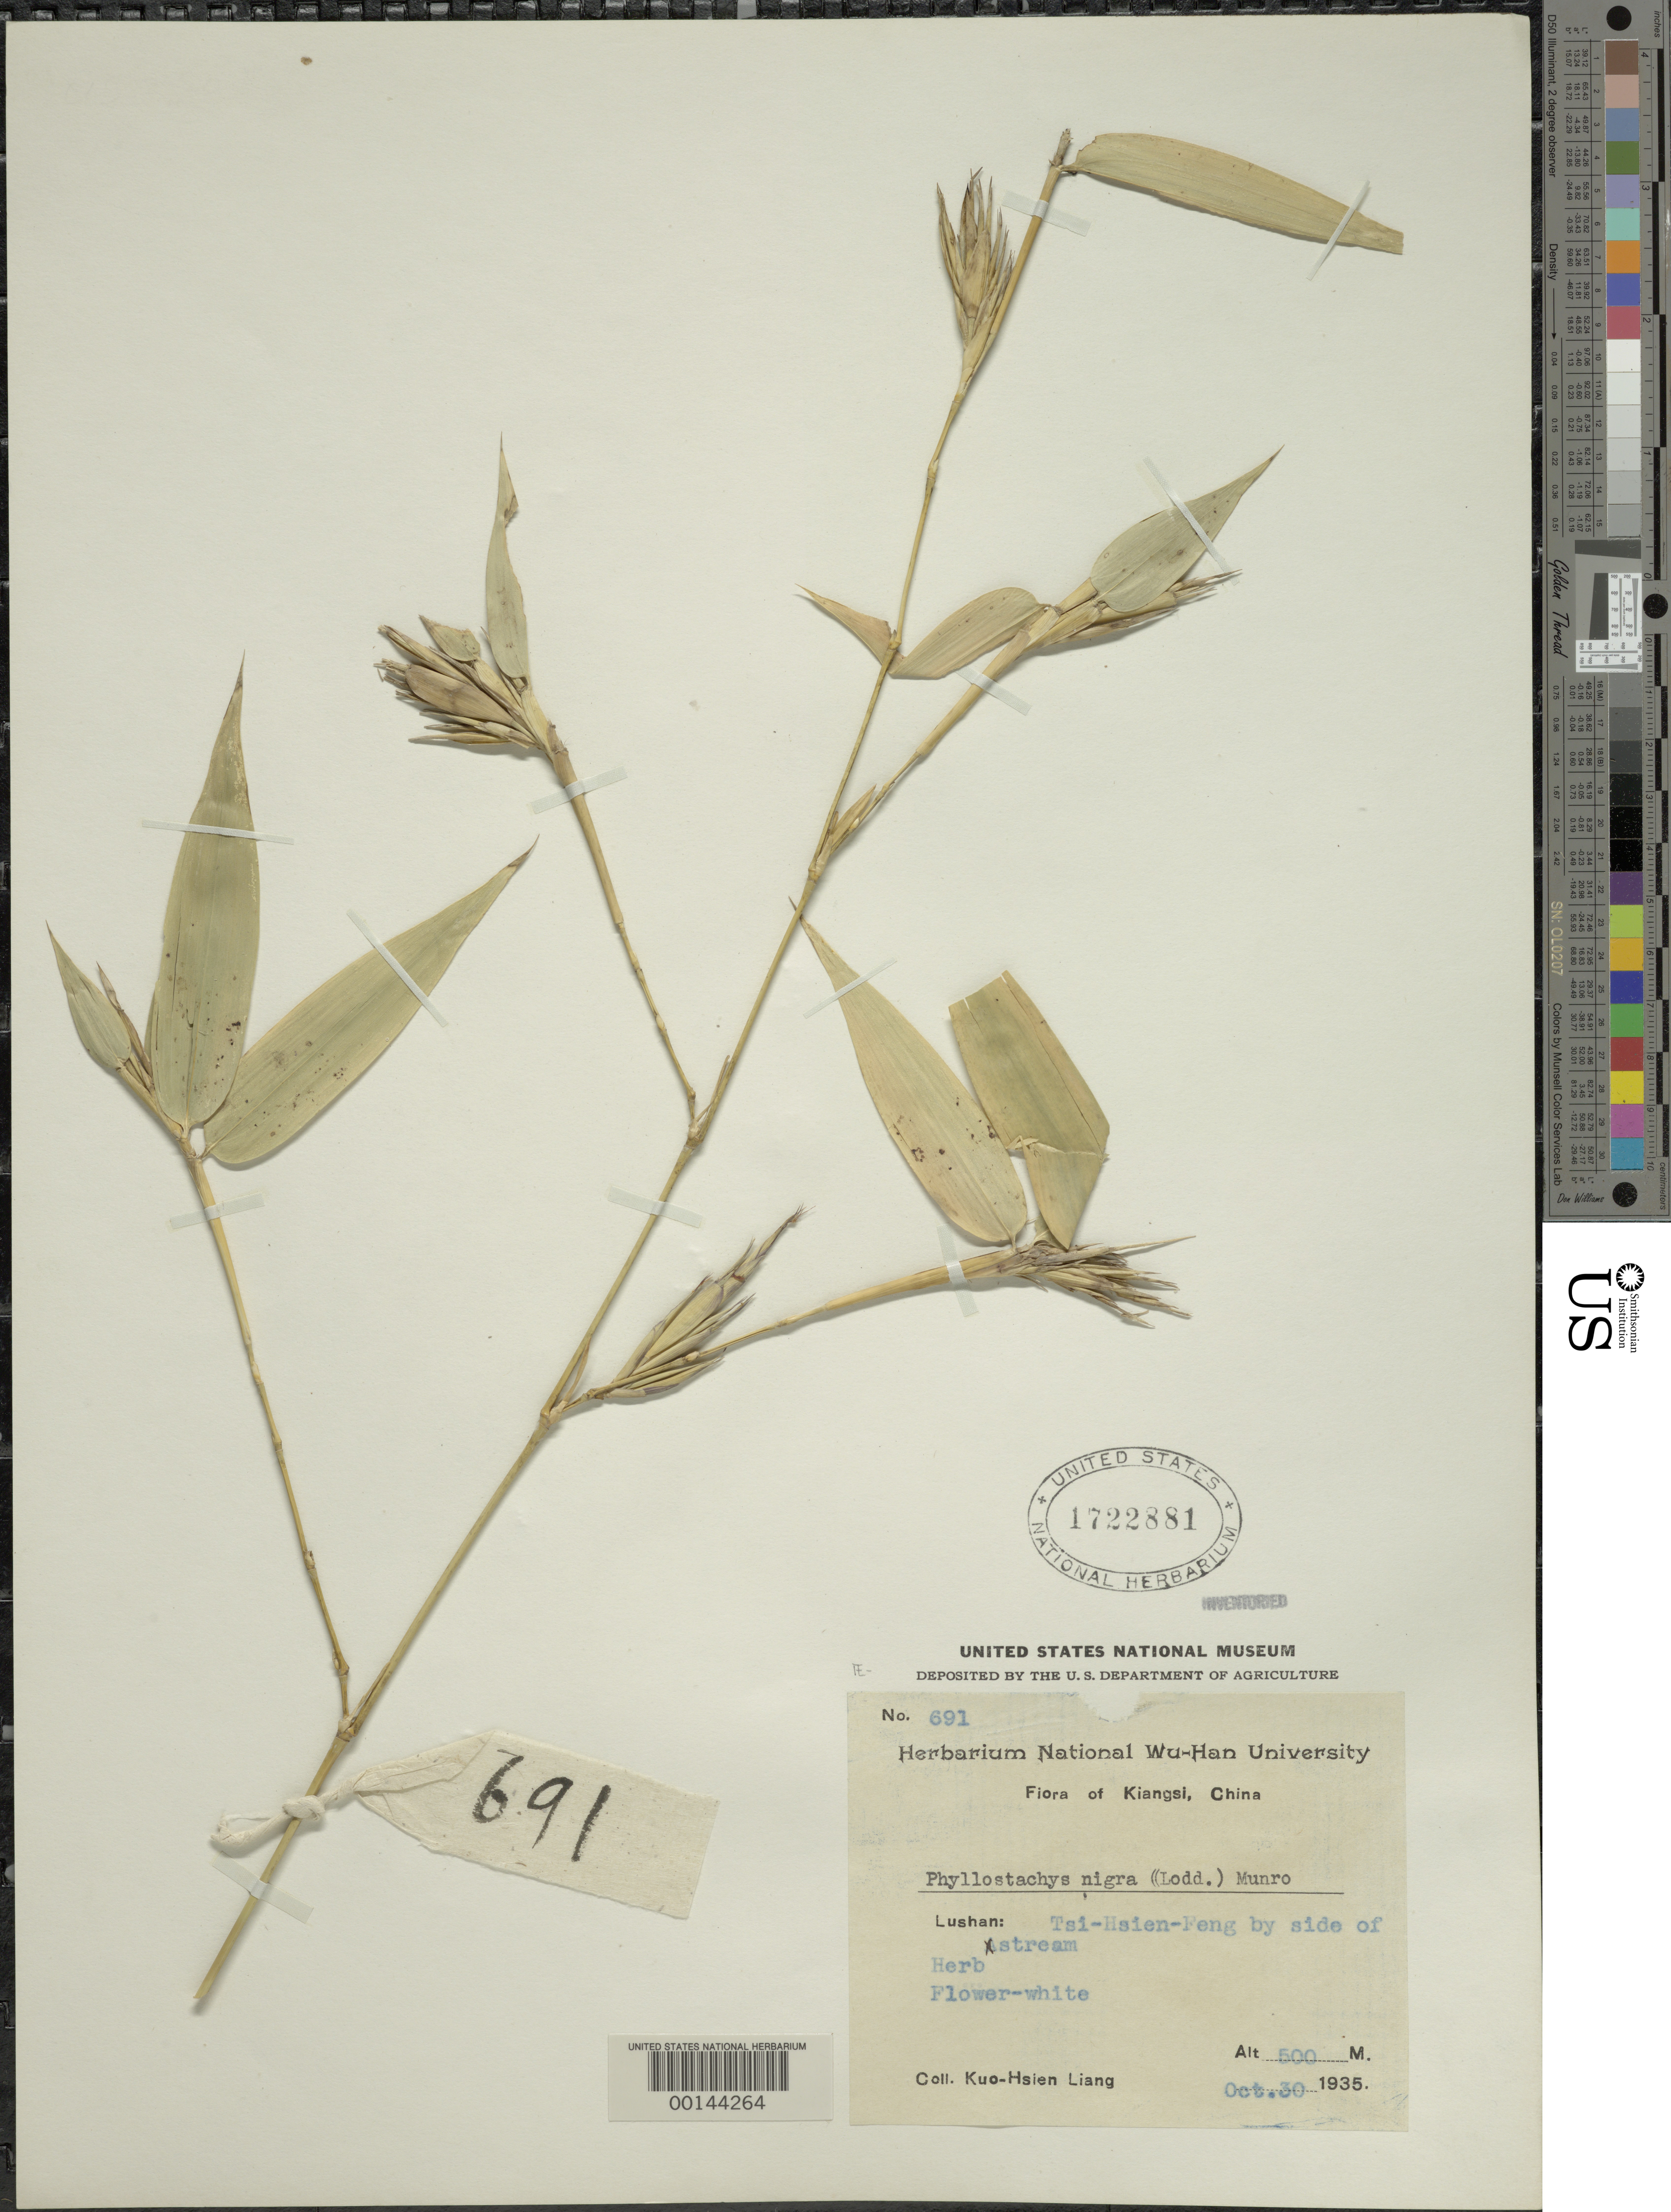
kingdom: Plantae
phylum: Tracheophyta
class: Liliopsida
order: Poales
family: Poaceae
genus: Phyllostachys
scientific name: Phyllostachys nigra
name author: (Lodd. ex Lindl.) Munro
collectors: L. Kuo-hsien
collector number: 691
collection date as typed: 30 Oct 1935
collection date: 1935-10-30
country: China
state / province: Jiangxi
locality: Lushan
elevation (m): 500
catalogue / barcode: US 1722881